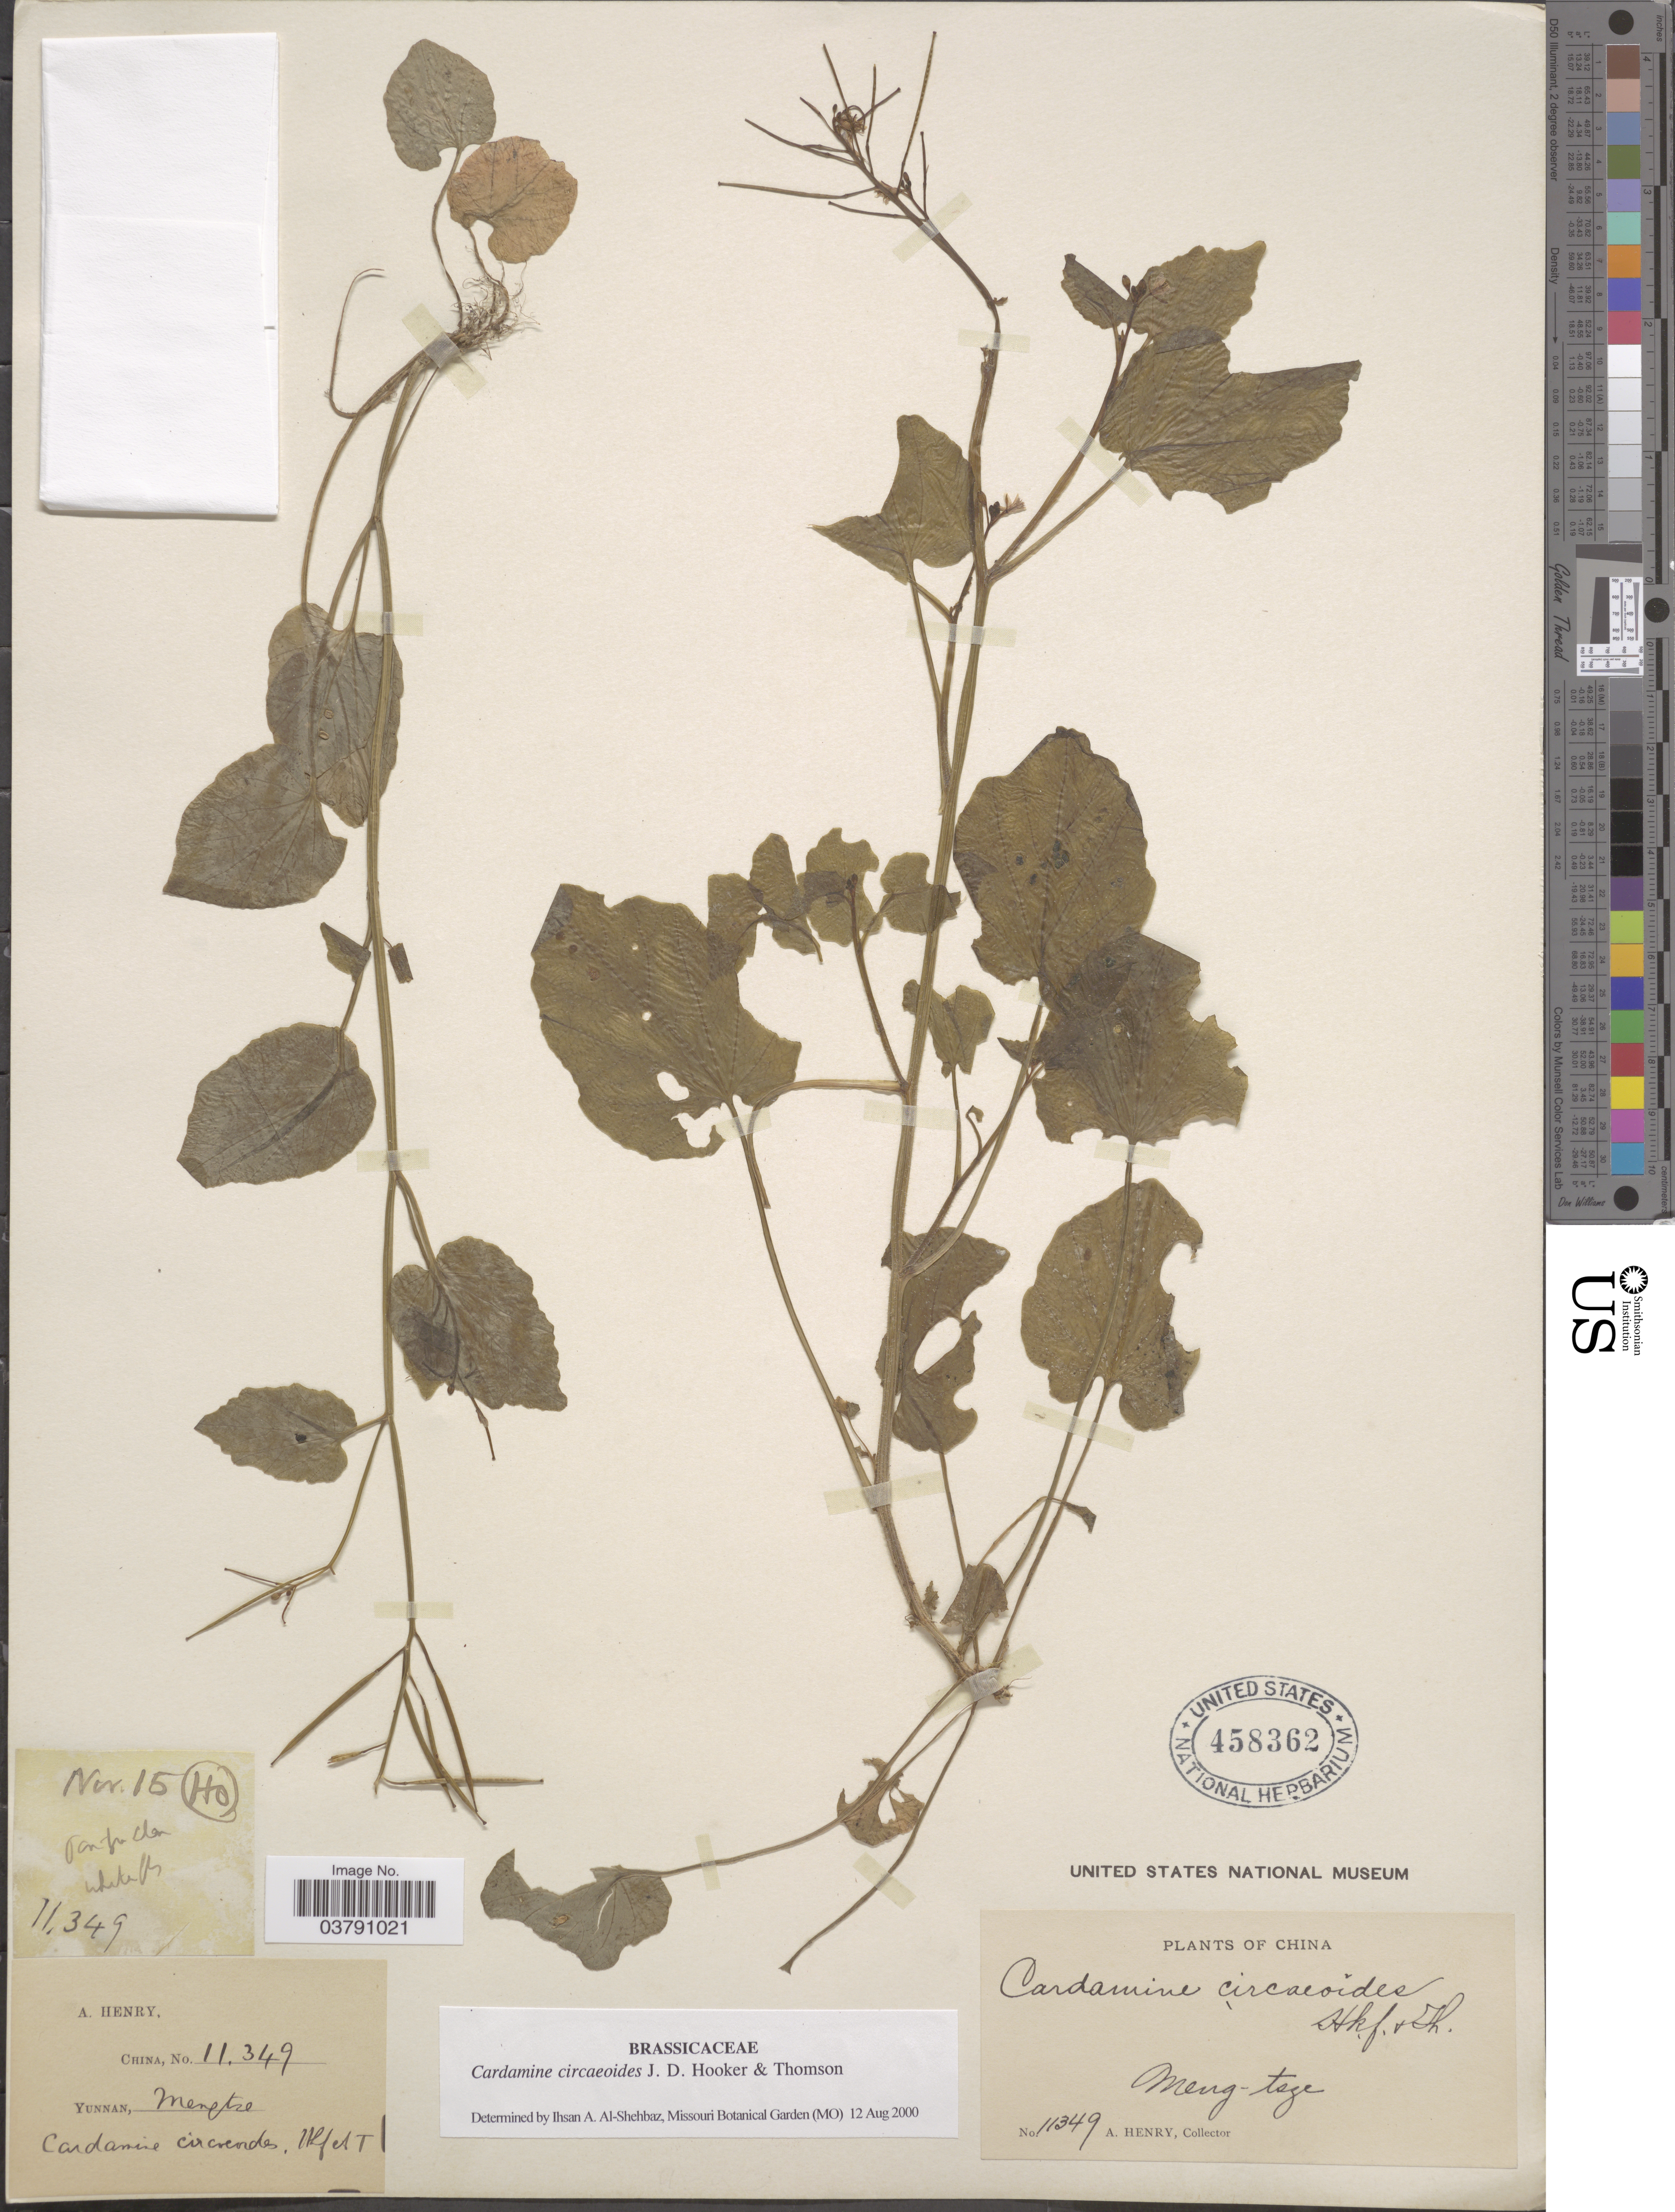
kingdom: Plantae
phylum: Tracheophyta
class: Magnoliopsida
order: Brassicales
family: Brassicaceae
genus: Cardamine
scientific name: Cardamine circaeoides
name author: Hook. f. & Thomson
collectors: A. Henry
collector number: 11349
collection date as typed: Transcribed d/m/y: /11/15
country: China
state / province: Yunnan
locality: Mengtze.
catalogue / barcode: US 458362